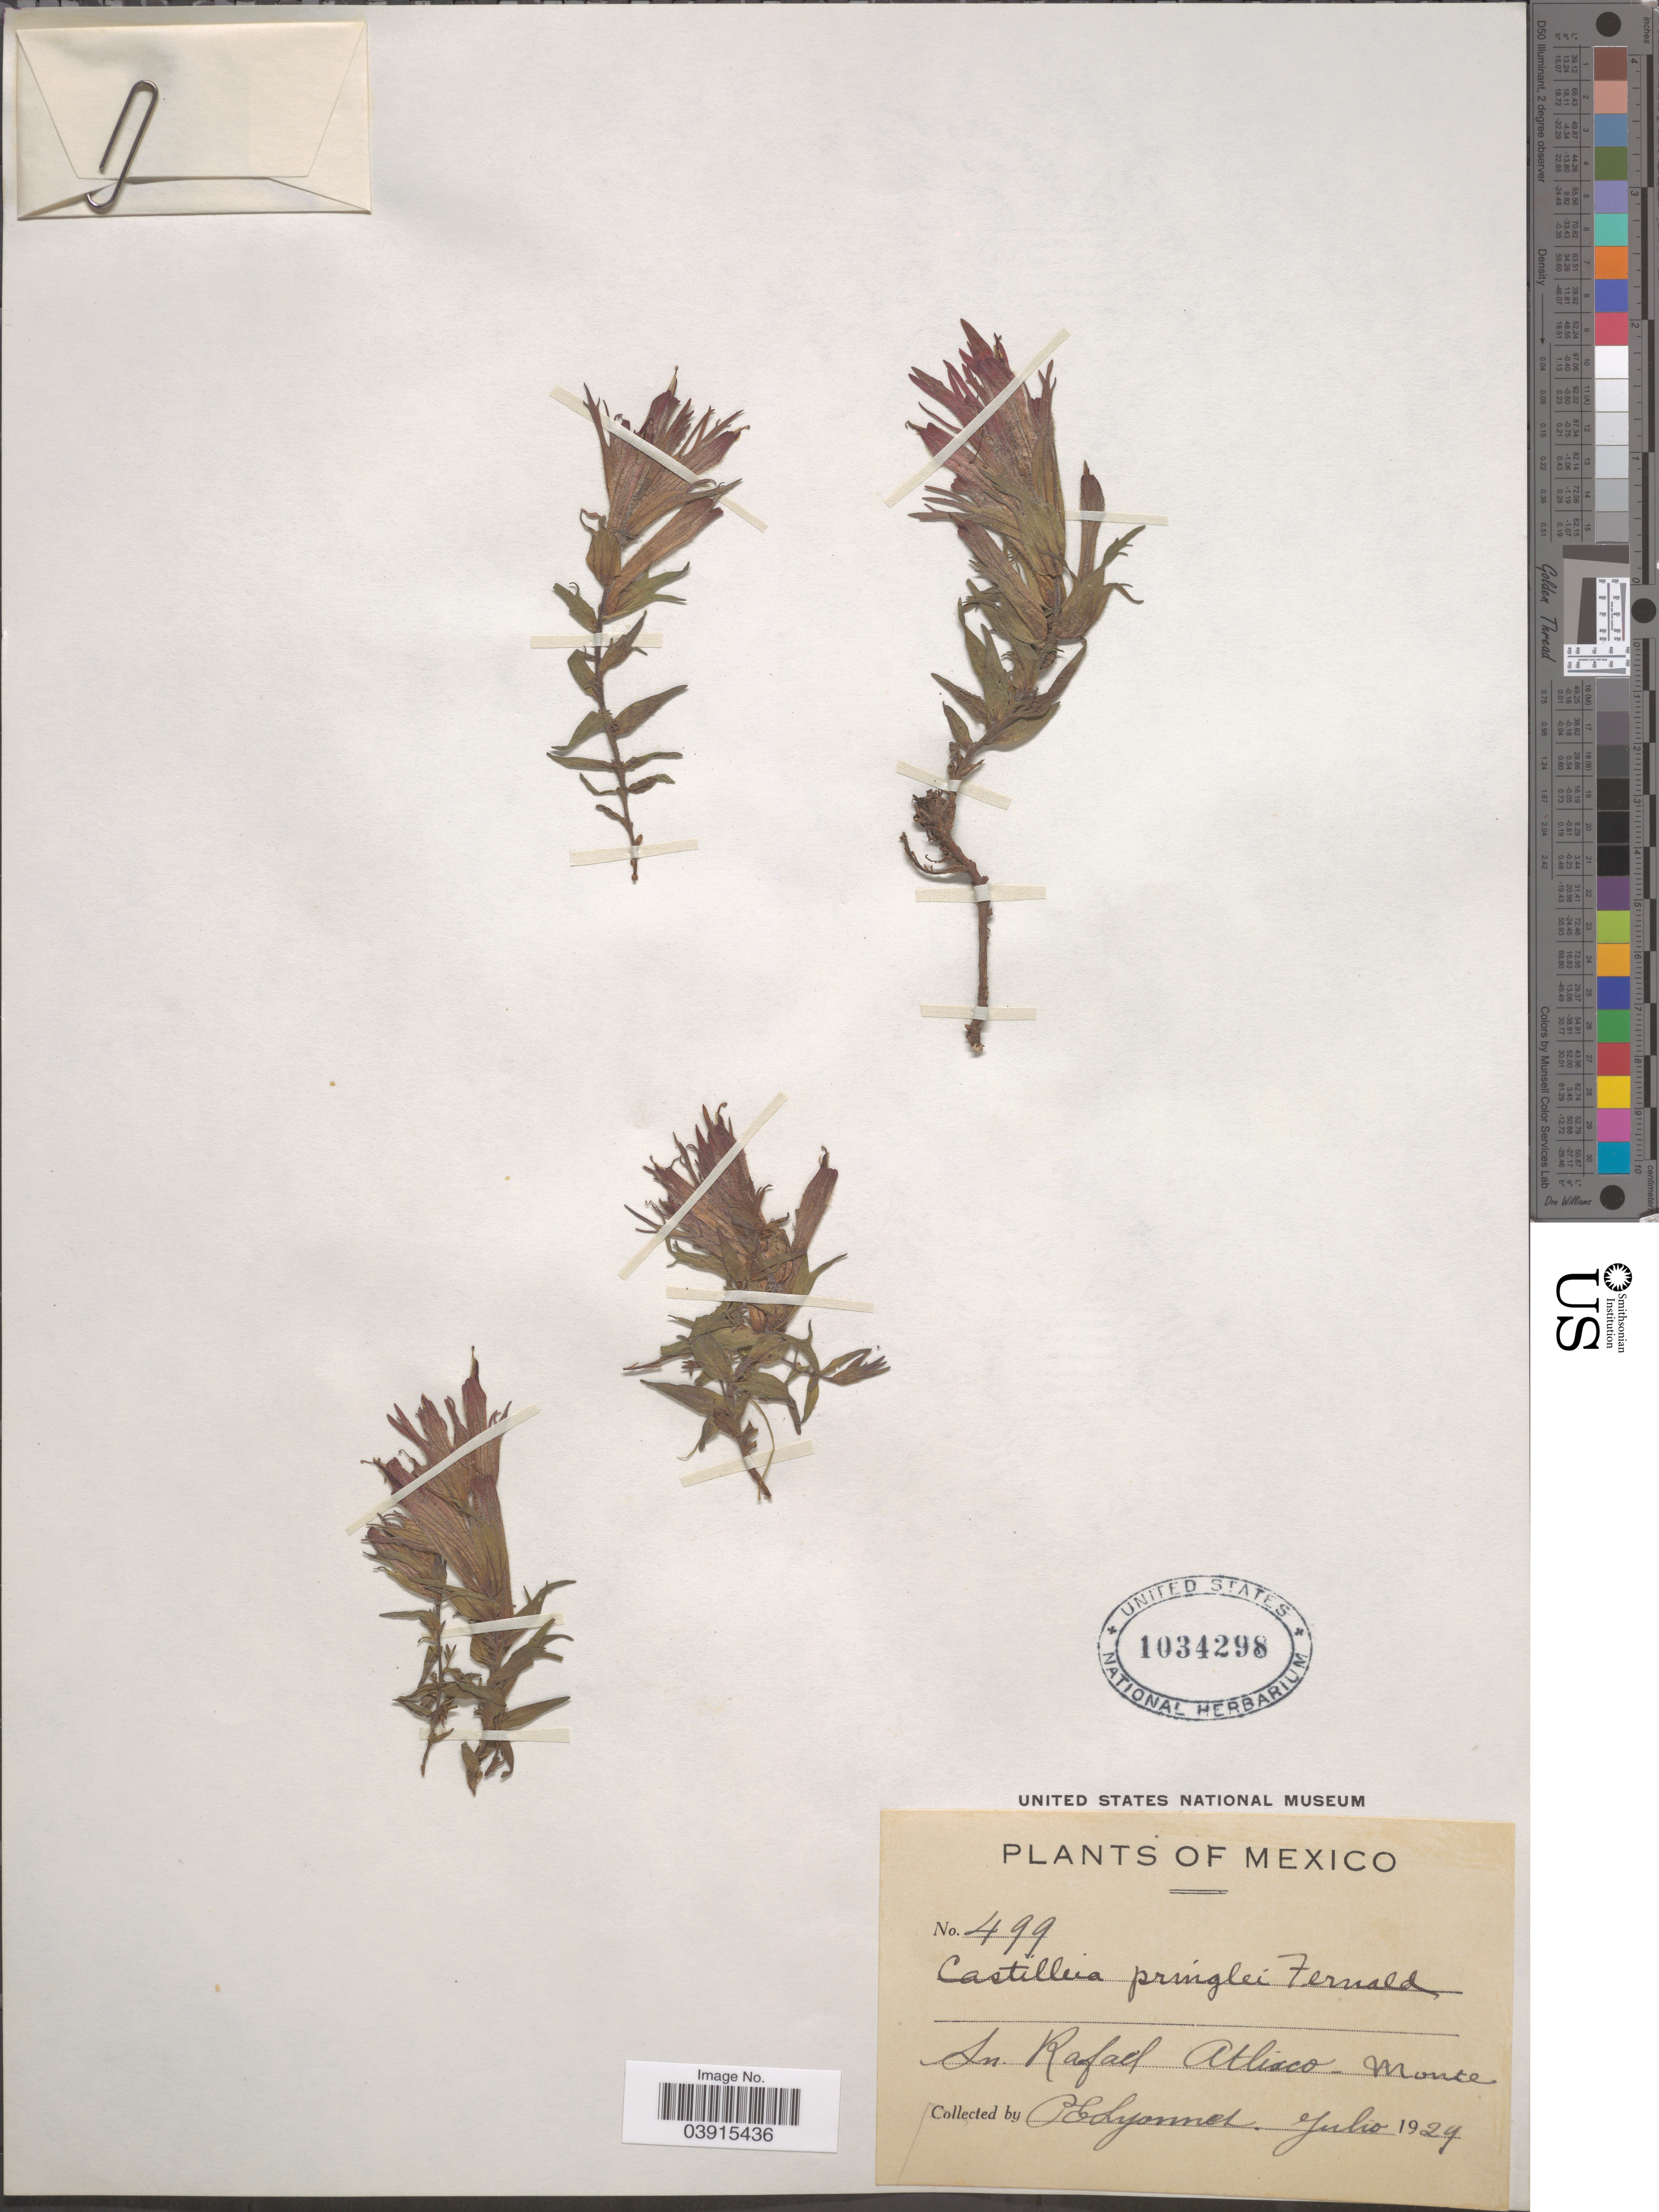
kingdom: Plantae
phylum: Tracheophyta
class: Magnoliopsida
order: Lamiales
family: Orobanchaceae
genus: Castilleja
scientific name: Castilleja schaffneri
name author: Hemsl.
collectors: C. Lyonnet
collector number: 499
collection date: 1929-07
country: Mexico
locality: Sn. Rafael Atlisco - Monte.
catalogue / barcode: US 1034298